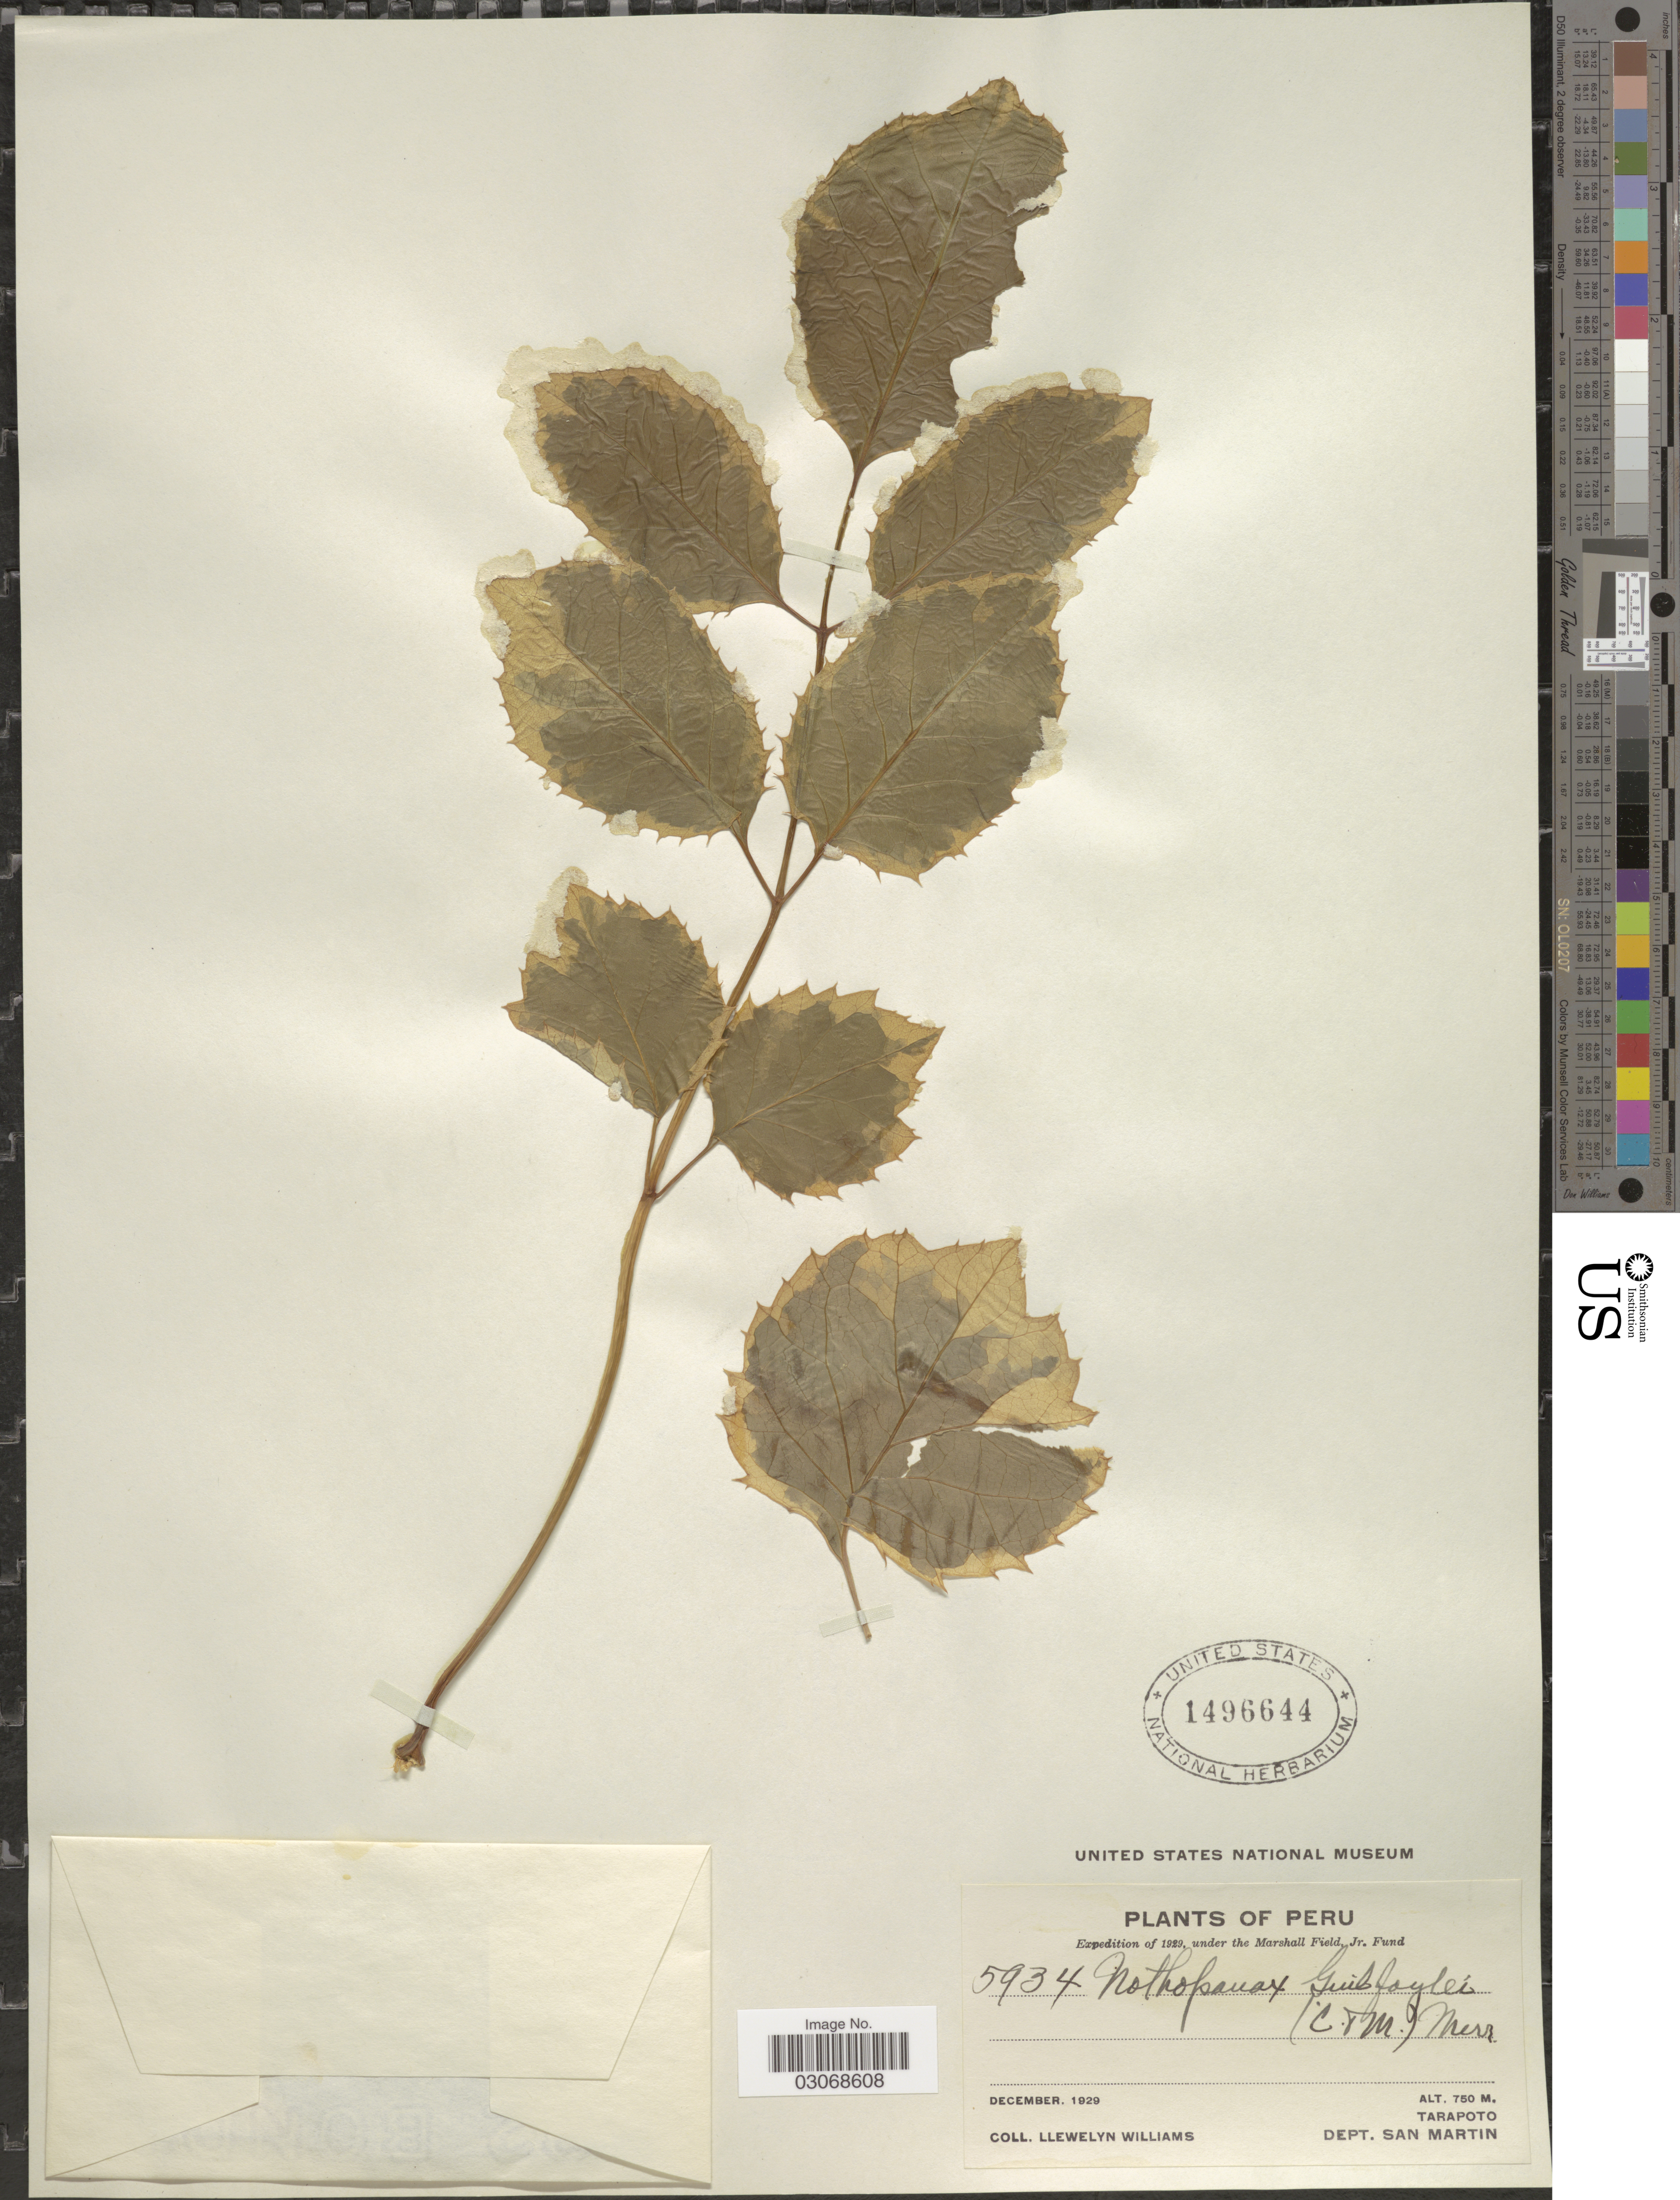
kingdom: Plantae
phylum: Tracheophyta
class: Magnoliopsida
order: Apiales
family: Araliaceae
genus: Polyscias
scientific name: Polyscias guilfoylei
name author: (W. Bull) L.H. Bailey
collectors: Ll. Williams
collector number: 5934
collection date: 1929-12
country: Peru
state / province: San Martín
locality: Tarapoto, Dept. San Martin.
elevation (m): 750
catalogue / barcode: US 1496644